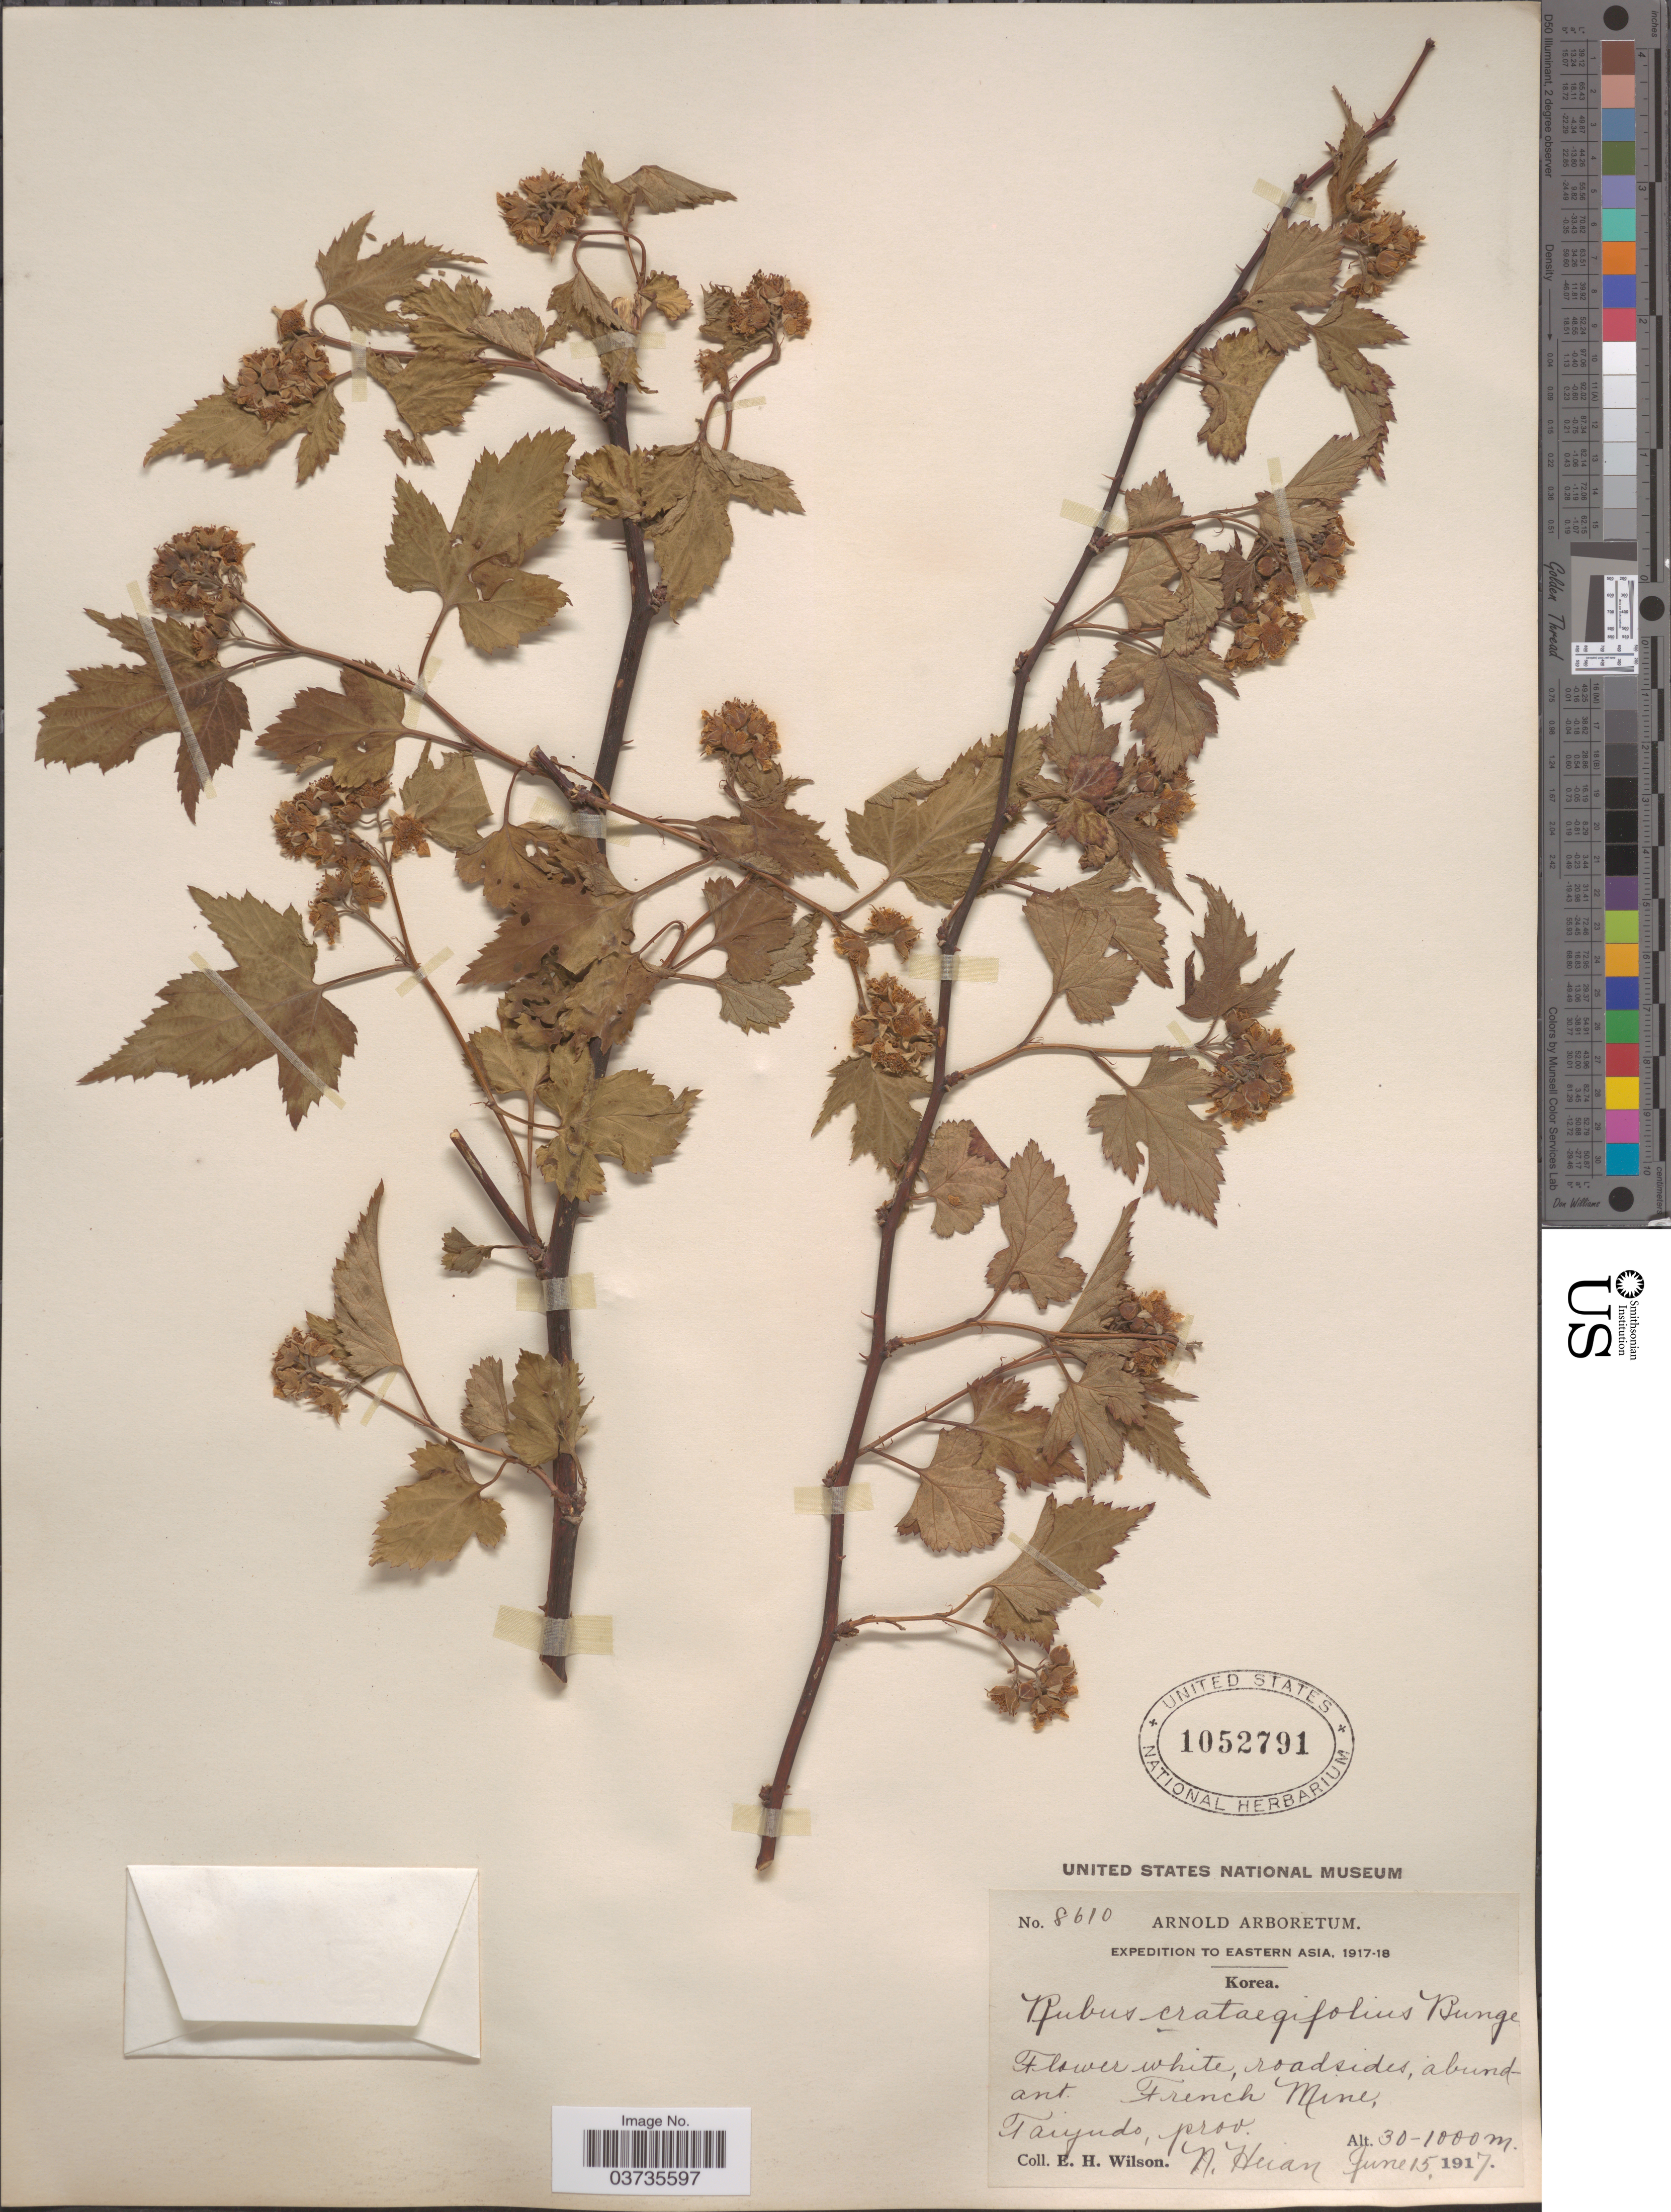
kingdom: Plantae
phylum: Tracheophyta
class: Magnoliopsida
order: Rosales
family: Rosaceae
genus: Rubus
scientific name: Rubus crataegifolius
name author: Bunge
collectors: E. Wilson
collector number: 8610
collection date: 1917-06-15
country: North Korea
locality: Eastern Asia. French Mine. Taiyudo prov.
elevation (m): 30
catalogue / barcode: US 1052791